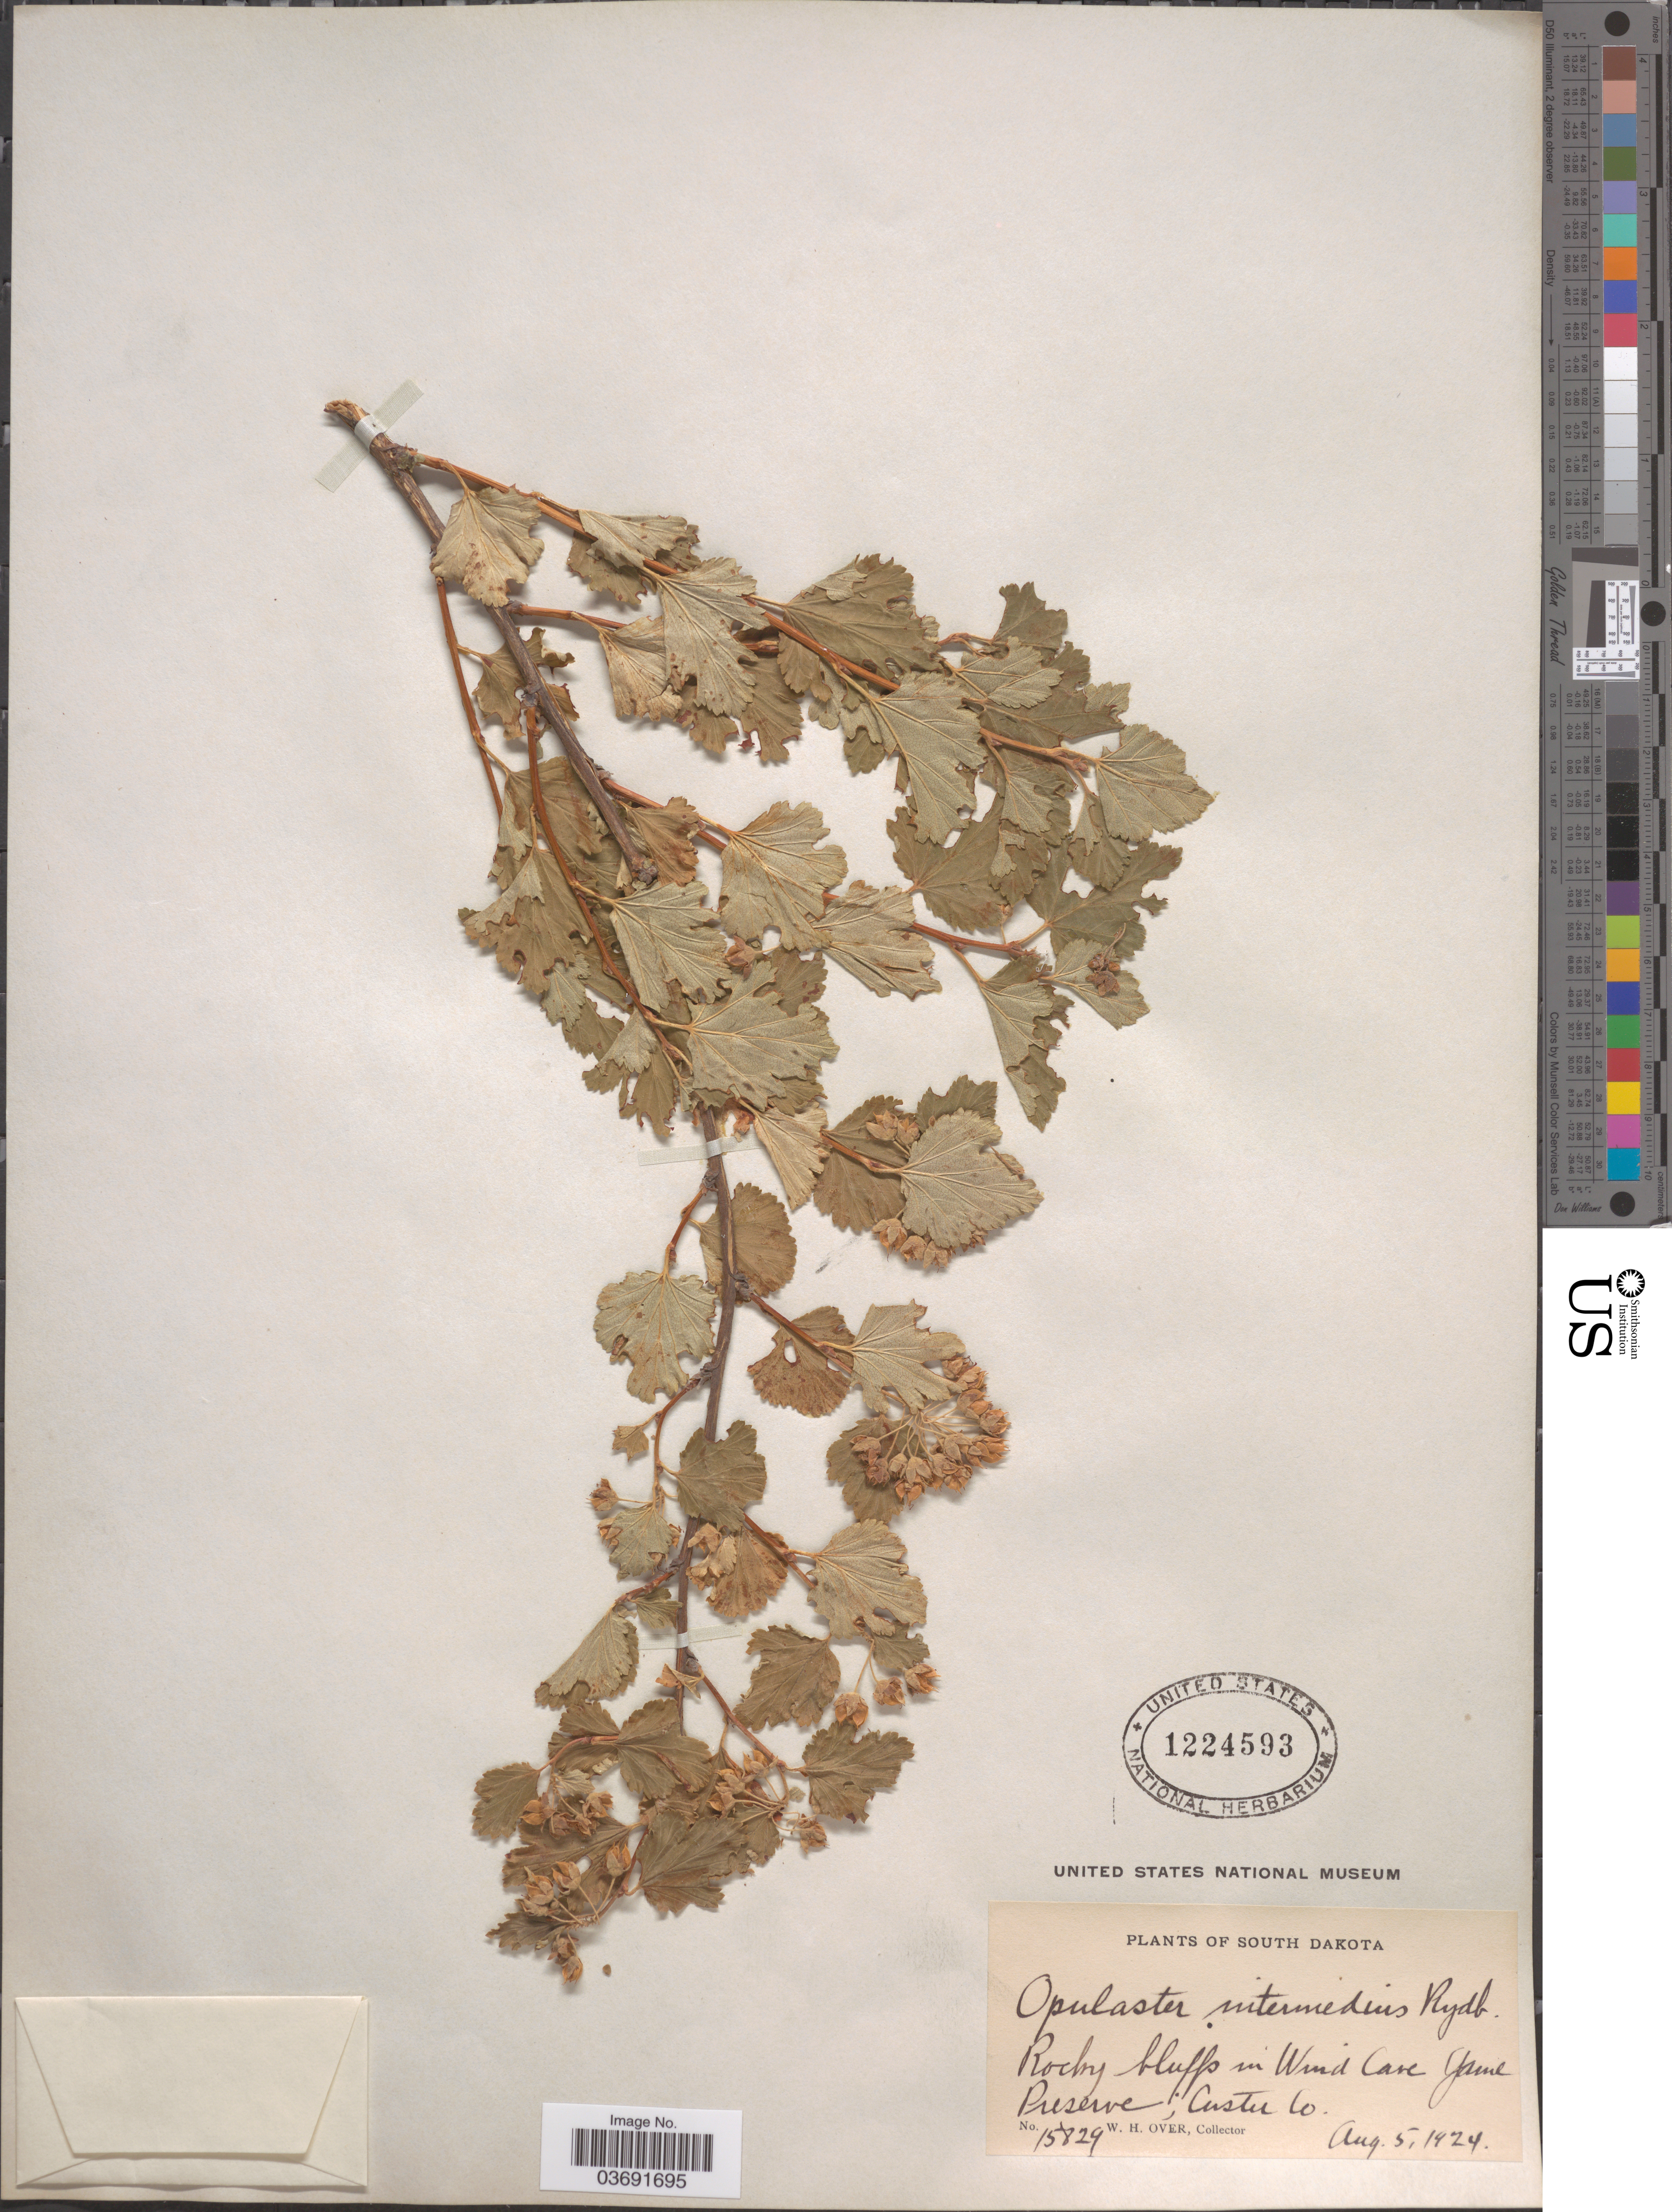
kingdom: Plantae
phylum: Tracheophyta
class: Magnoliopsida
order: Rosales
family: Rosaceae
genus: Physocarpus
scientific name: Physocarpus intermedius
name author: (Rydb.) C.K. Schneid.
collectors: W. Over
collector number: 15829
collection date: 1924-08-05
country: United States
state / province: South Dakota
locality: Rocky bluffs in Wind Cave Game Preserve; Custer Co.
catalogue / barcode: US 1224593